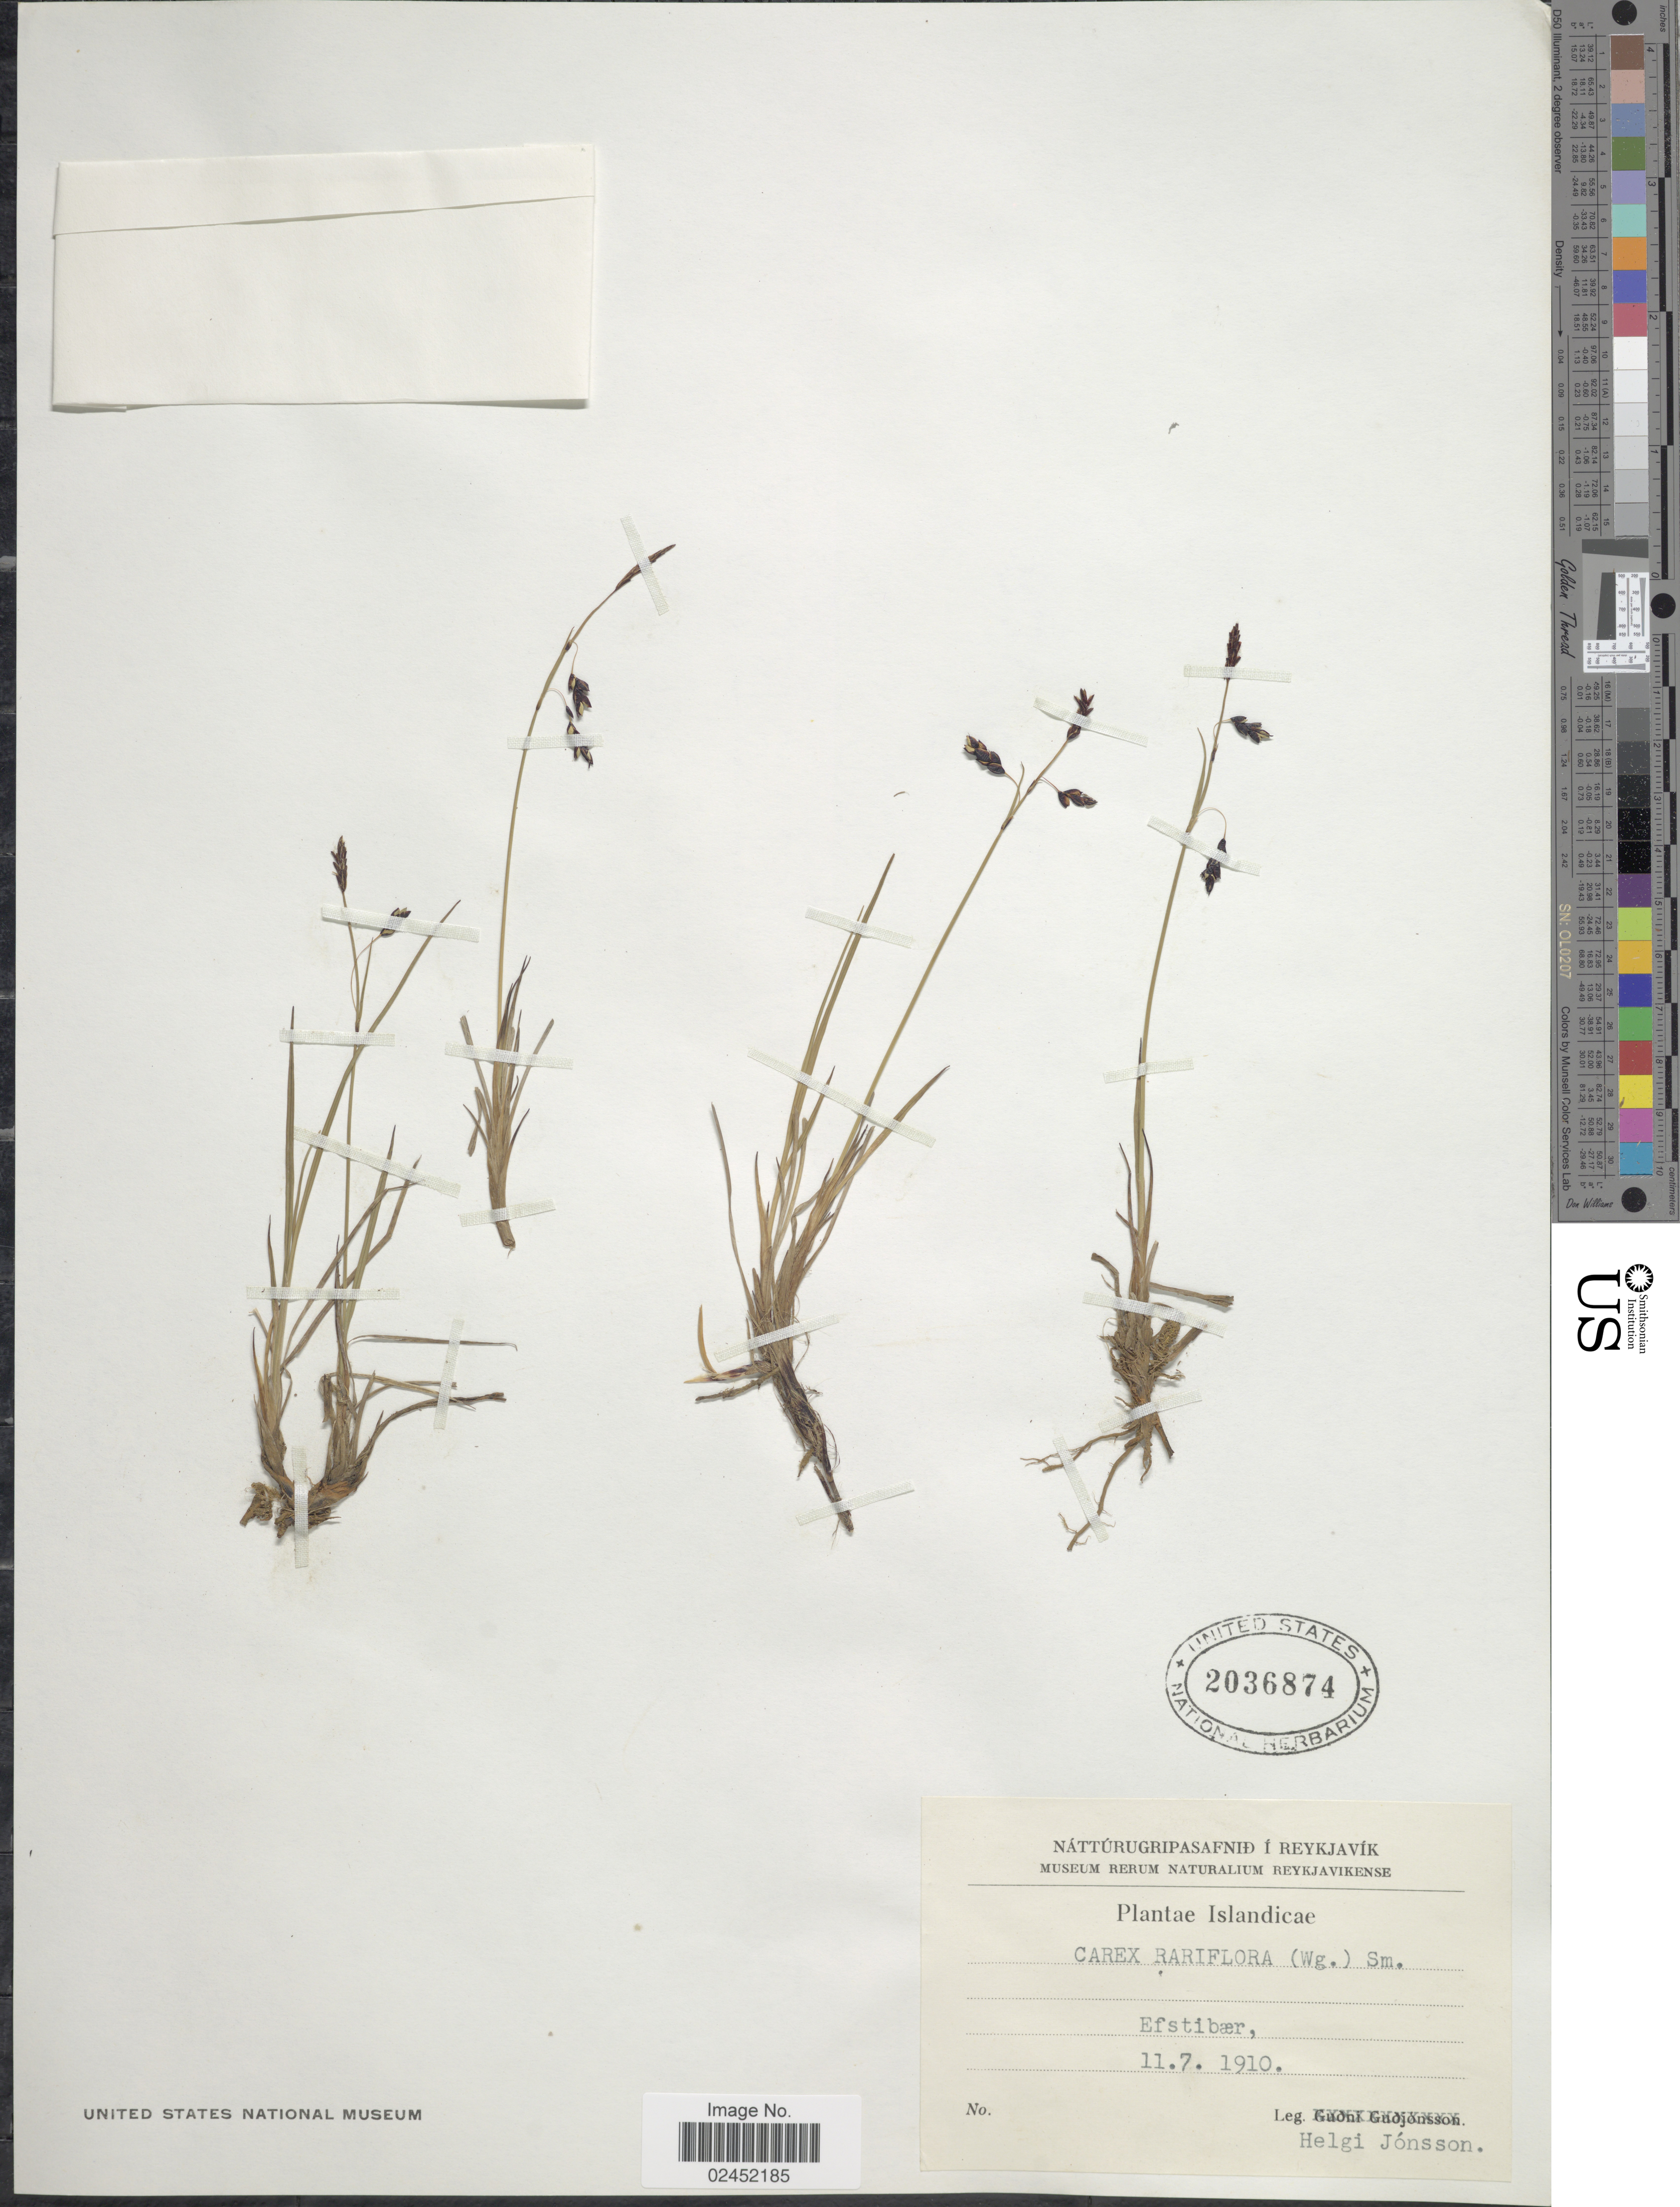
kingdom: Plantae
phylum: Tracheophyta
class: Liliopsida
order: Poales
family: Cyperaceae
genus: Carex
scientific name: Carex rariflora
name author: (Wahlenb.) Sm.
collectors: H. Jónsson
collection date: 1910-07-11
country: Iceland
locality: Islandicae. Efstribaer.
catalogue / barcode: US 2036874